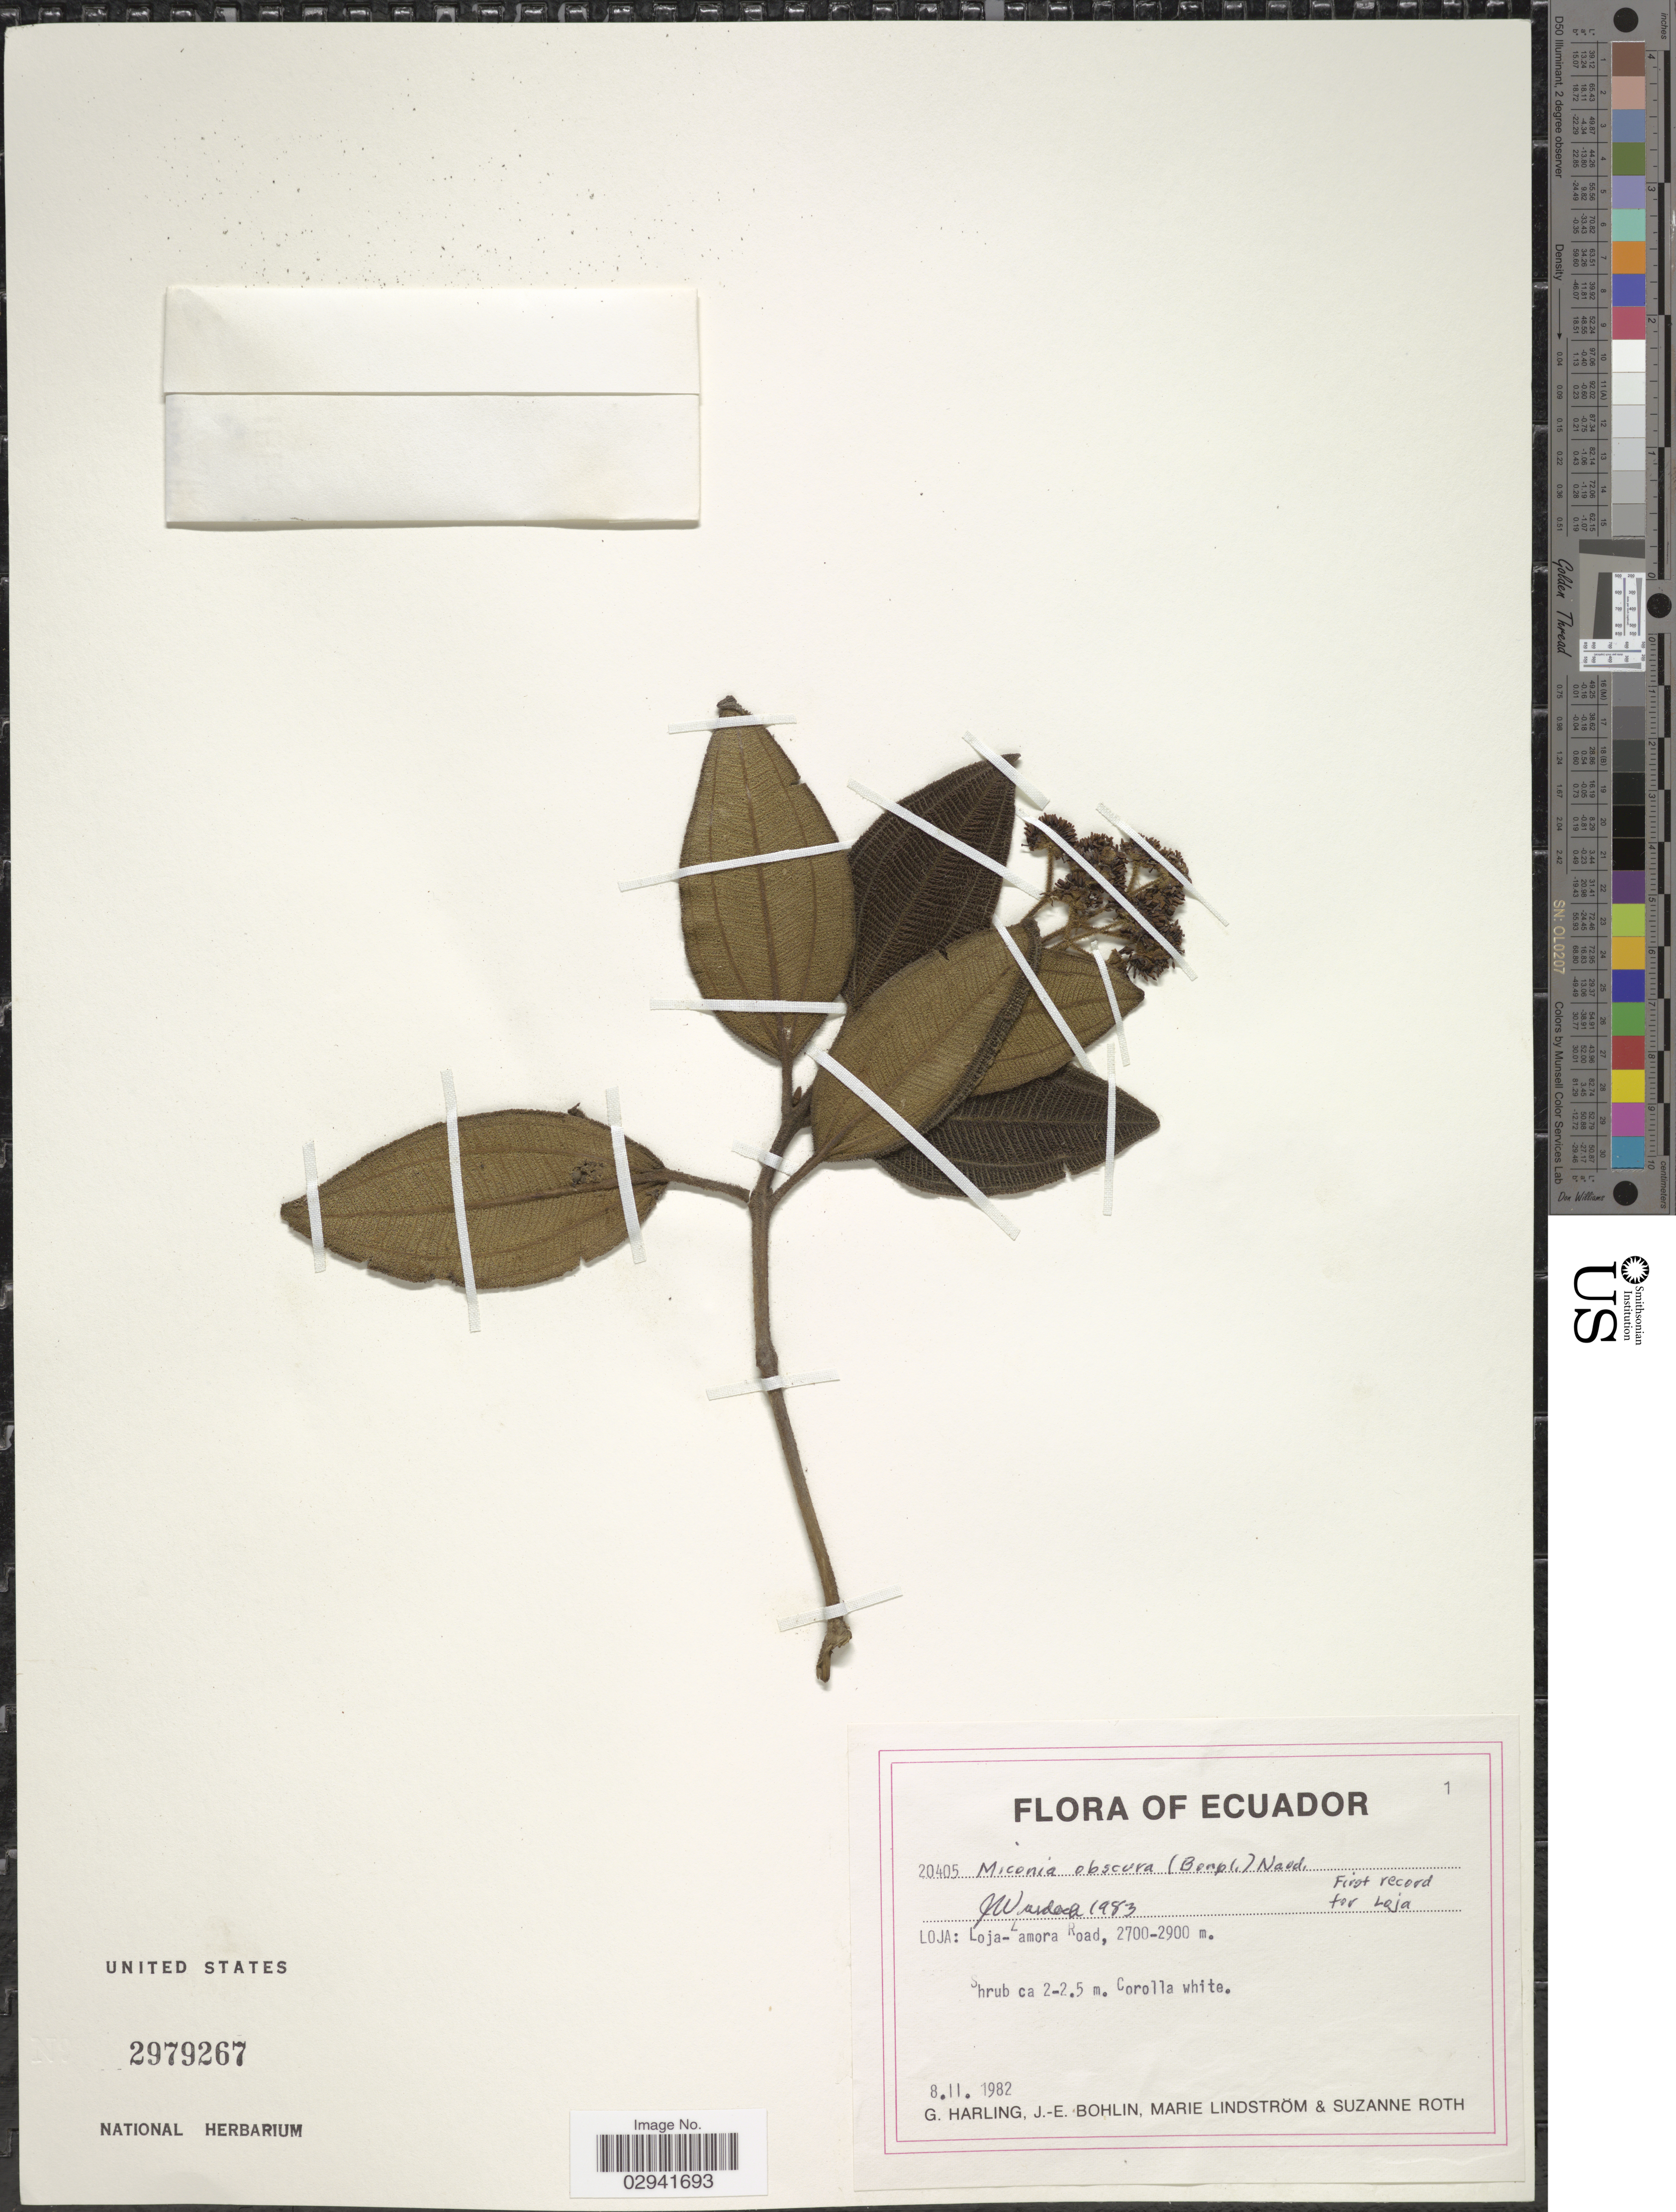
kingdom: Plantae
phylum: Tracheophyta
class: Magnoliopsida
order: Myrtales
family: Melastomataceae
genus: Miconia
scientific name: Miconia obscura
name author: (Bonpl.) Naudin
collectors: G. Harling, J. Bohlin, M. Lindström & S. Roth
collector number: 20405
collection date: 1982-02-08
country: Ecuador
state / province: Loja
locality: Loja-Zamora Road.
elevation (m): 2700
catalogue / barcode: US 2979267